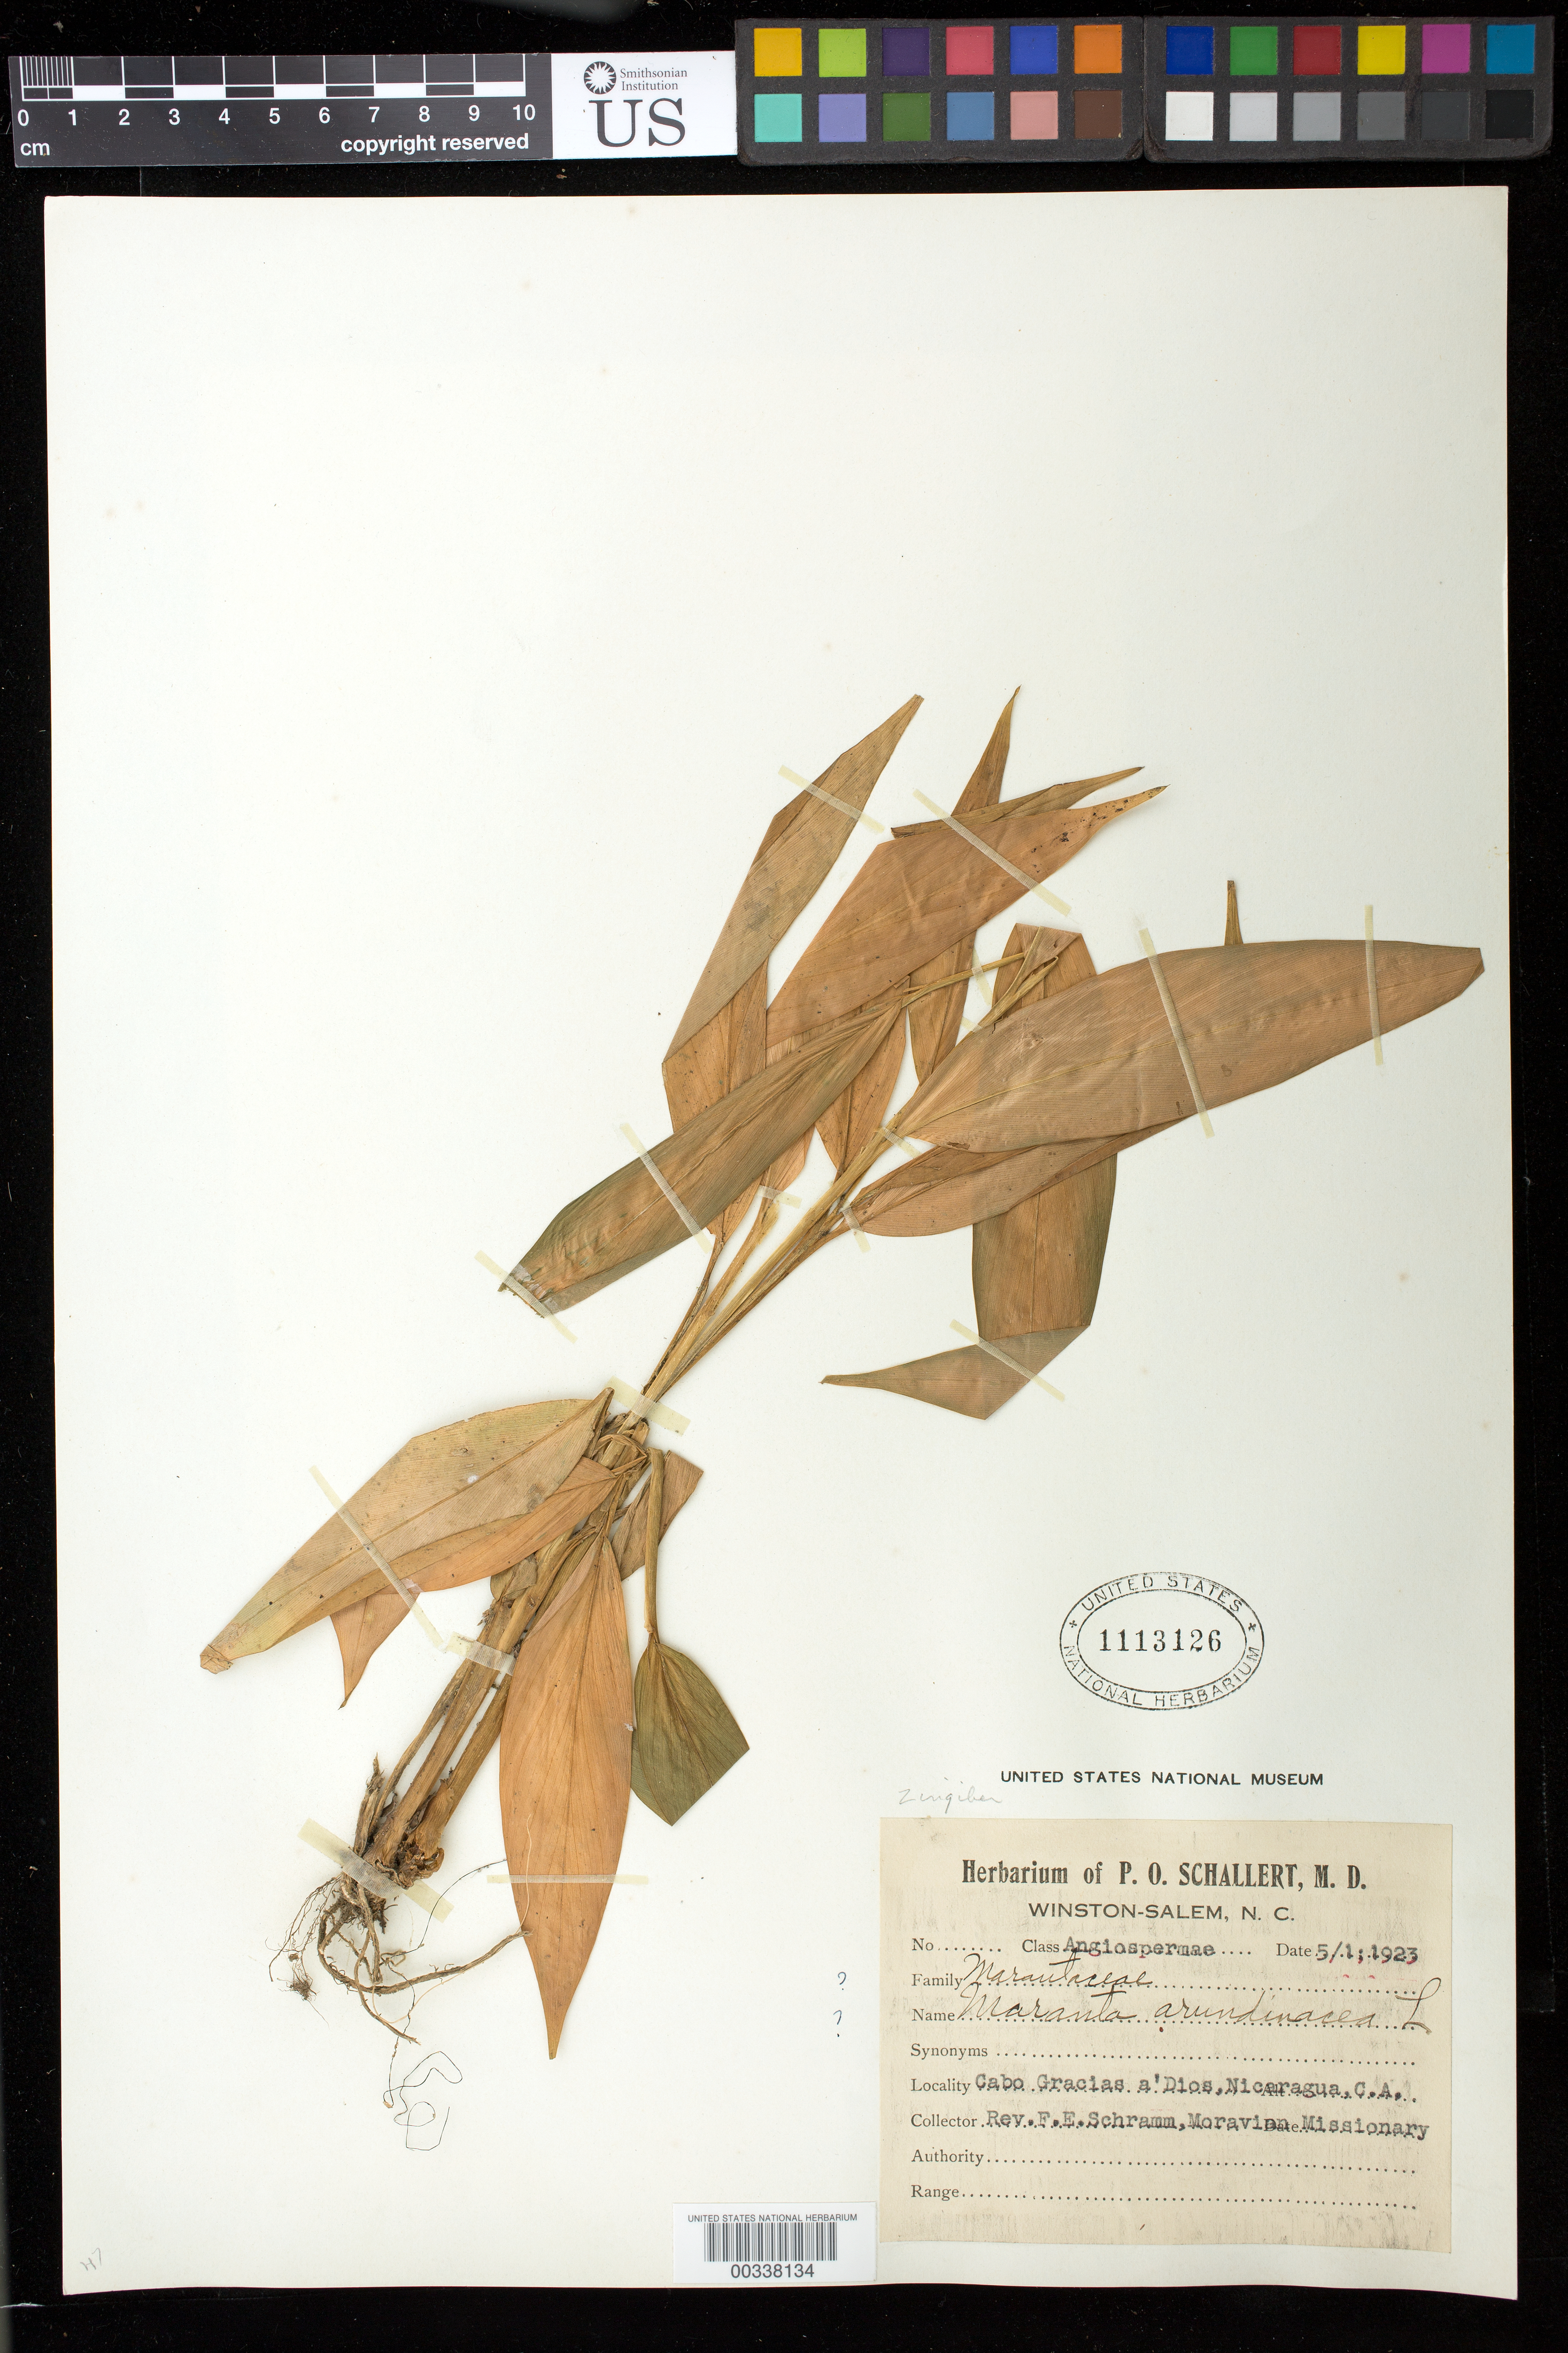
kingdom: Plantae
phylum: Tracheophyta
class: Liliopsida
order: Zingiberales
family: Zingiberaceae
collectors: F. E. Schramm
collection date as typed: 01 May 1923 or 05 Jan 1923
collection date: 1923-01-05 or 1923-05-01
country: Nicaragua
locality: Cabo gracias a'dios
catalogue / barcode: US 1113126